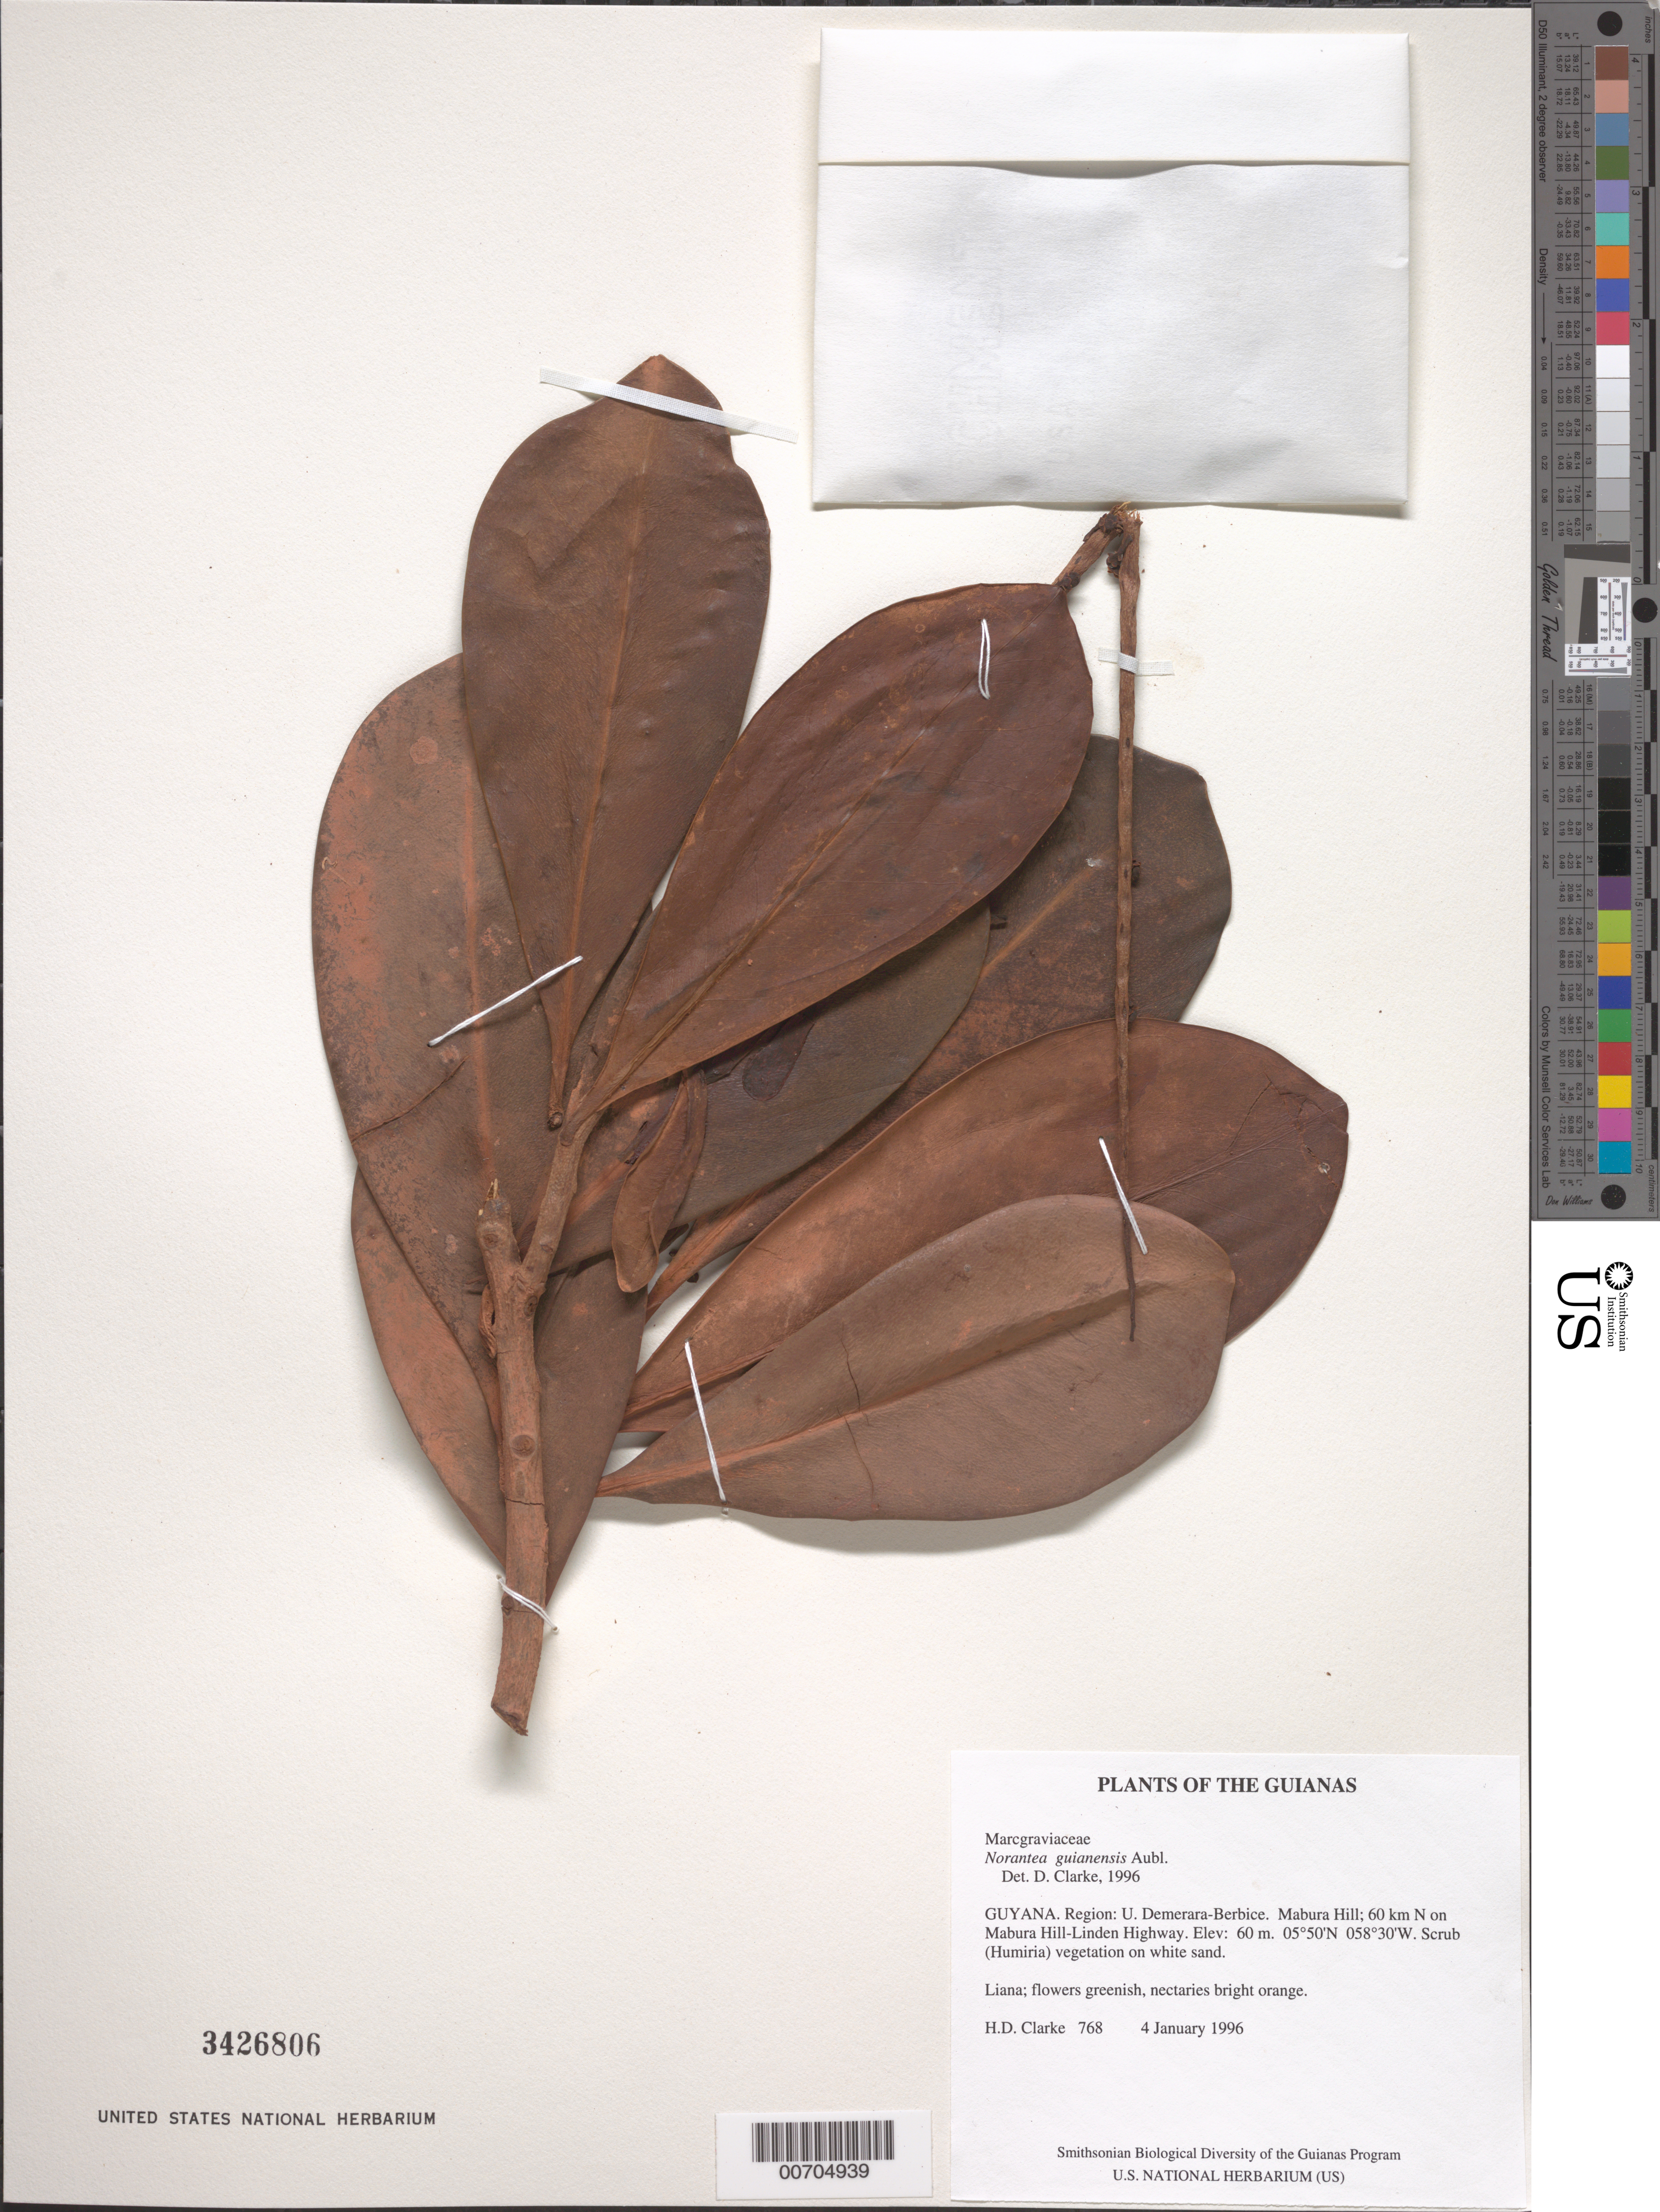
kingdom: Plantae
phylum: Tracheophyta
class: Magnoliopsida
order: Ericales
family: Marcgraviaceae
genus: Norantea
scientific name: Norantea guianensis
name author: Aubl.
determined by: Clarke, H. D., University of North Carolina (Asheville)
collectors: H. D. Clarke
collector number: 768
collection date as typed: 4 January 1996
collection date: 1996-01-04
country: Guyana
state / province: U. Demerara-Berbice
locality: Mabura Hill; 60 km N on Mabura Hill-Linden Highway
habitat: Scrub (Humiria) vegetation on white sand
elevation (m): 60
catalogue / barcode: US 3426806